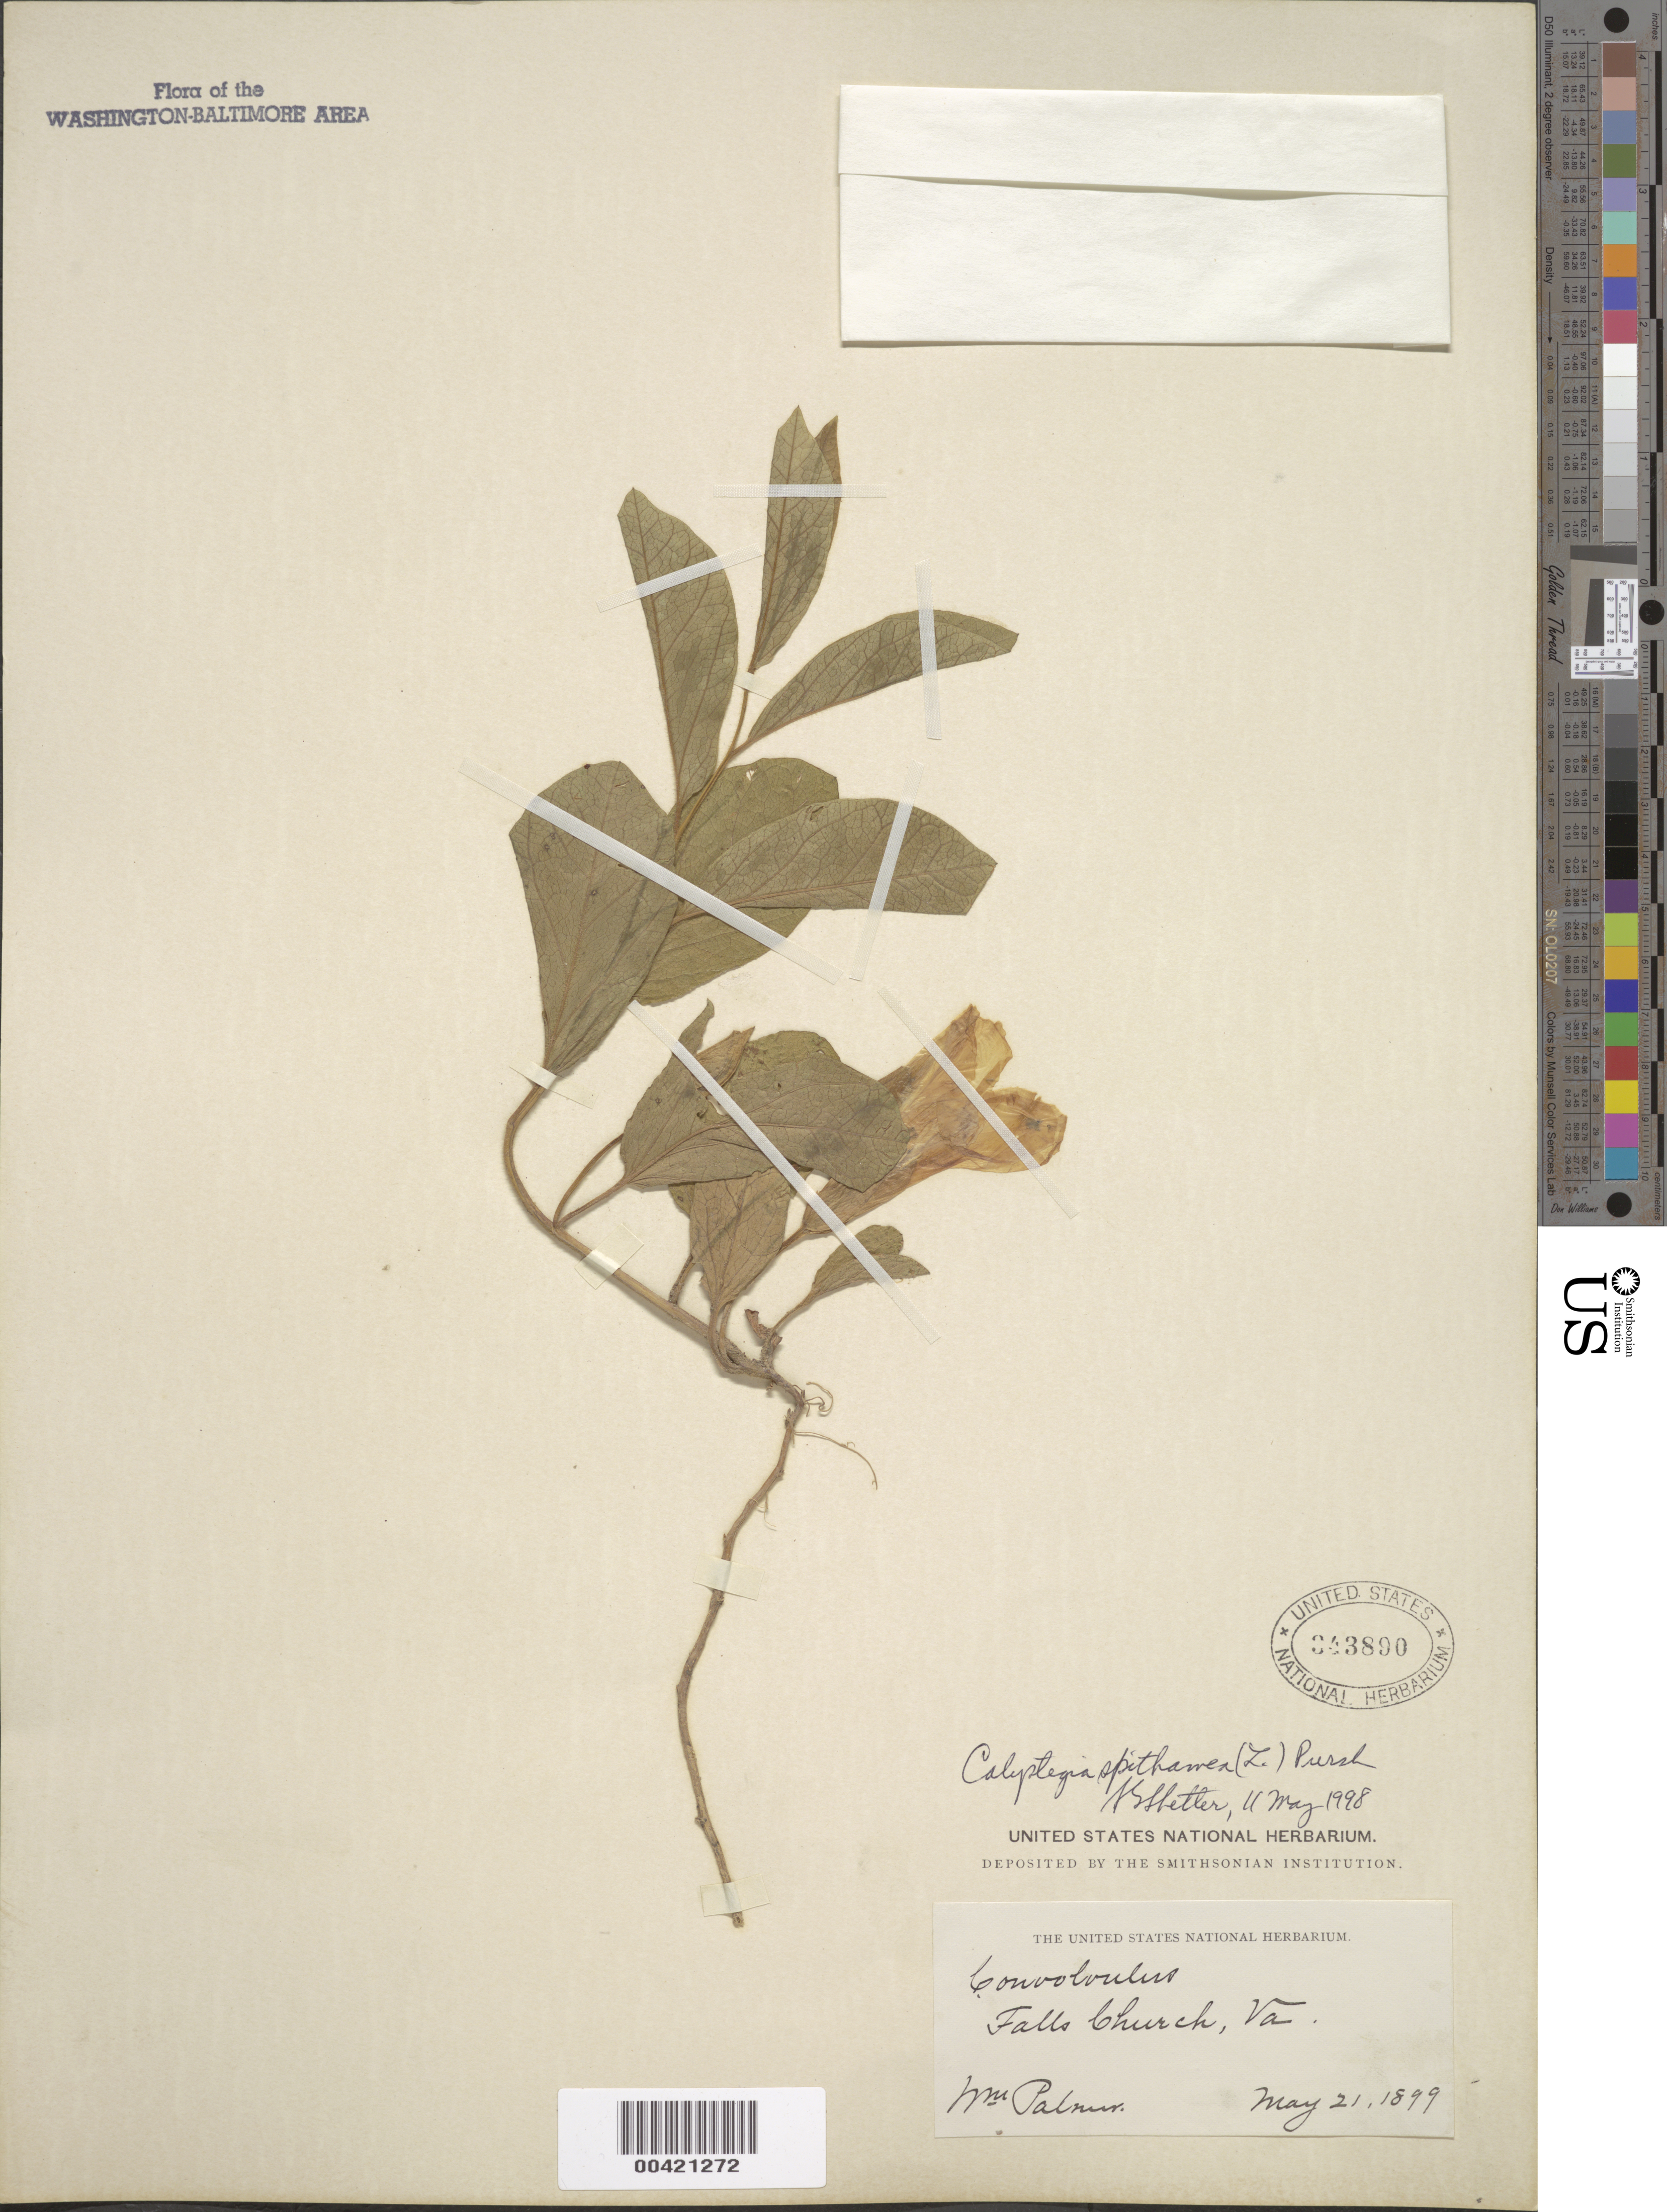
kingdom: Plantae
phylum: Tracheophyta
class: Magnoliopsida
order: Solanales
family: Convolvulaceae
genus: Calystegia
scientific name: Calystegia spithamaea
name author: (L.) Pursh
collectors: W. Palmer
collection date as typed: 21 May 1899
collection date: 1899-05-21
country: United States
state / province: Virginia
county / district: Fairfax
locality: Falls Church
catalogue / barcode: US 343890